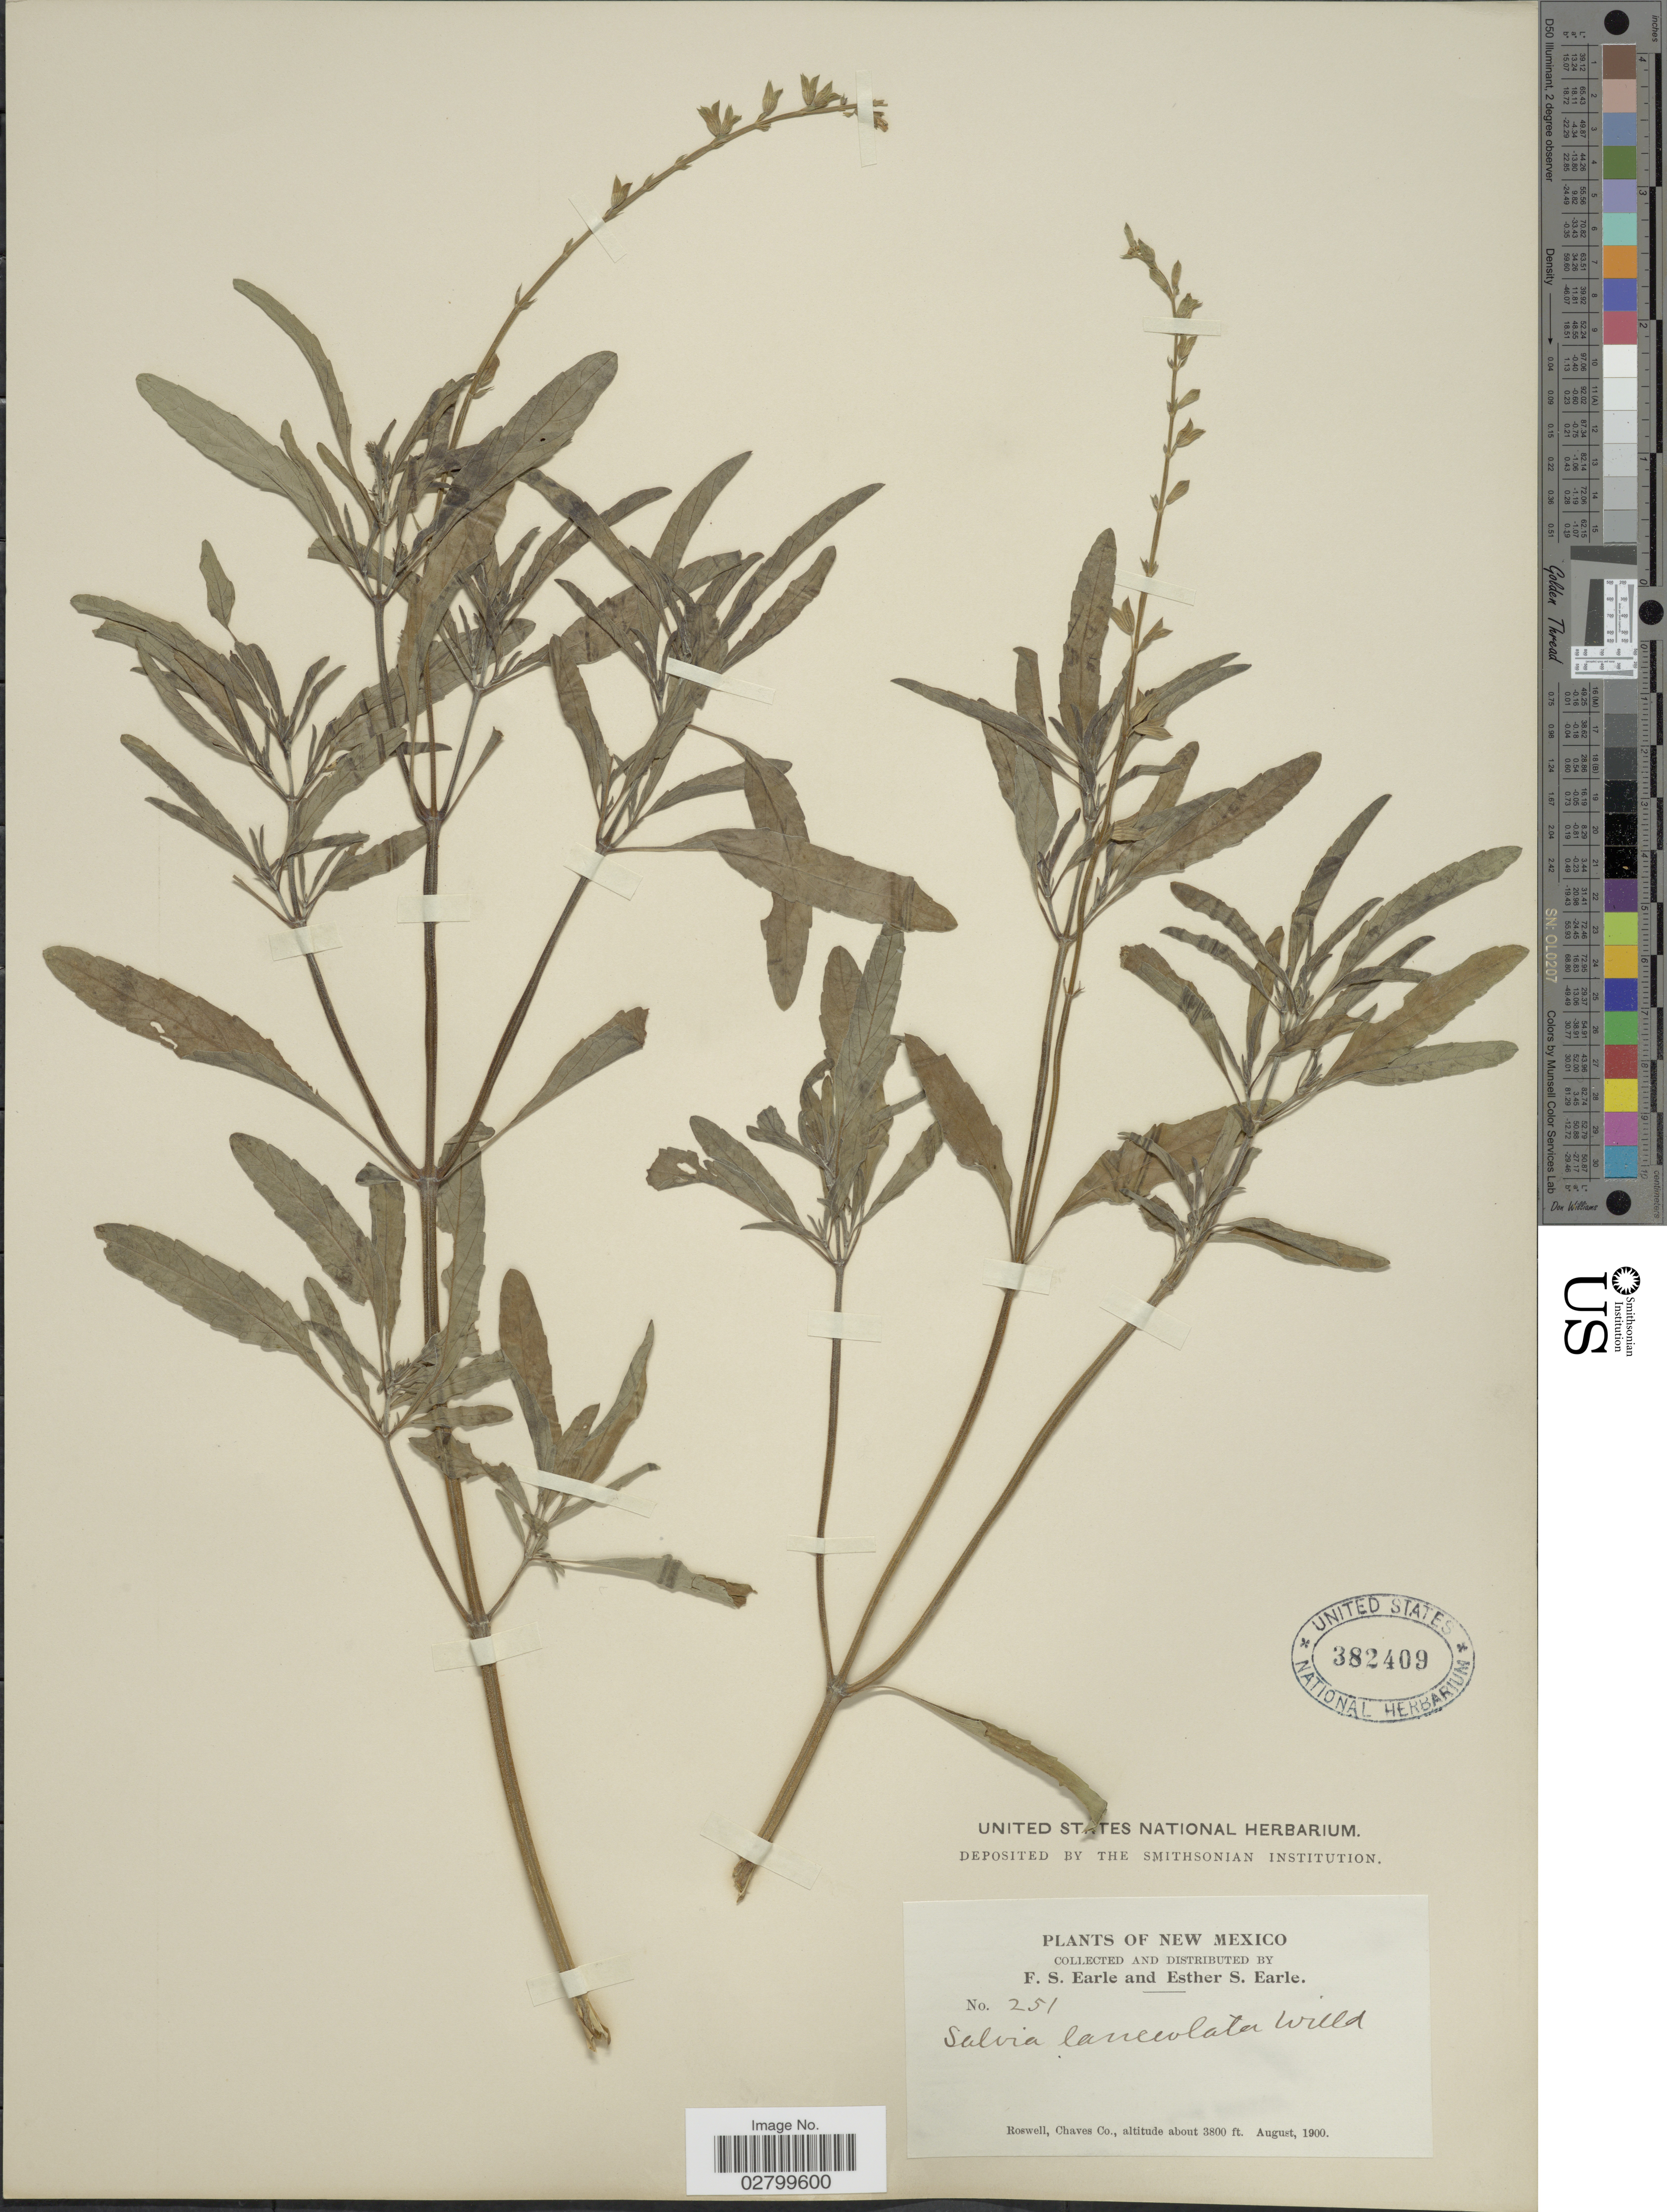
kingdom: Plantae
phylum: Tracheophyta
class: Magnoliopsida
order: Lamiales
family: Lamiaceae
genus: Salvia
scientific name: Salvia lanceolata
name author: Brouss.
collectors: F. S. Earle & E. S. Earle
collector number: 251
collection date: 1900-08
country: United States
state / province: New Mexico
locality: Roswell, Chaves Co.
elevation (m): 1158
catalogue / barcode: US 382409